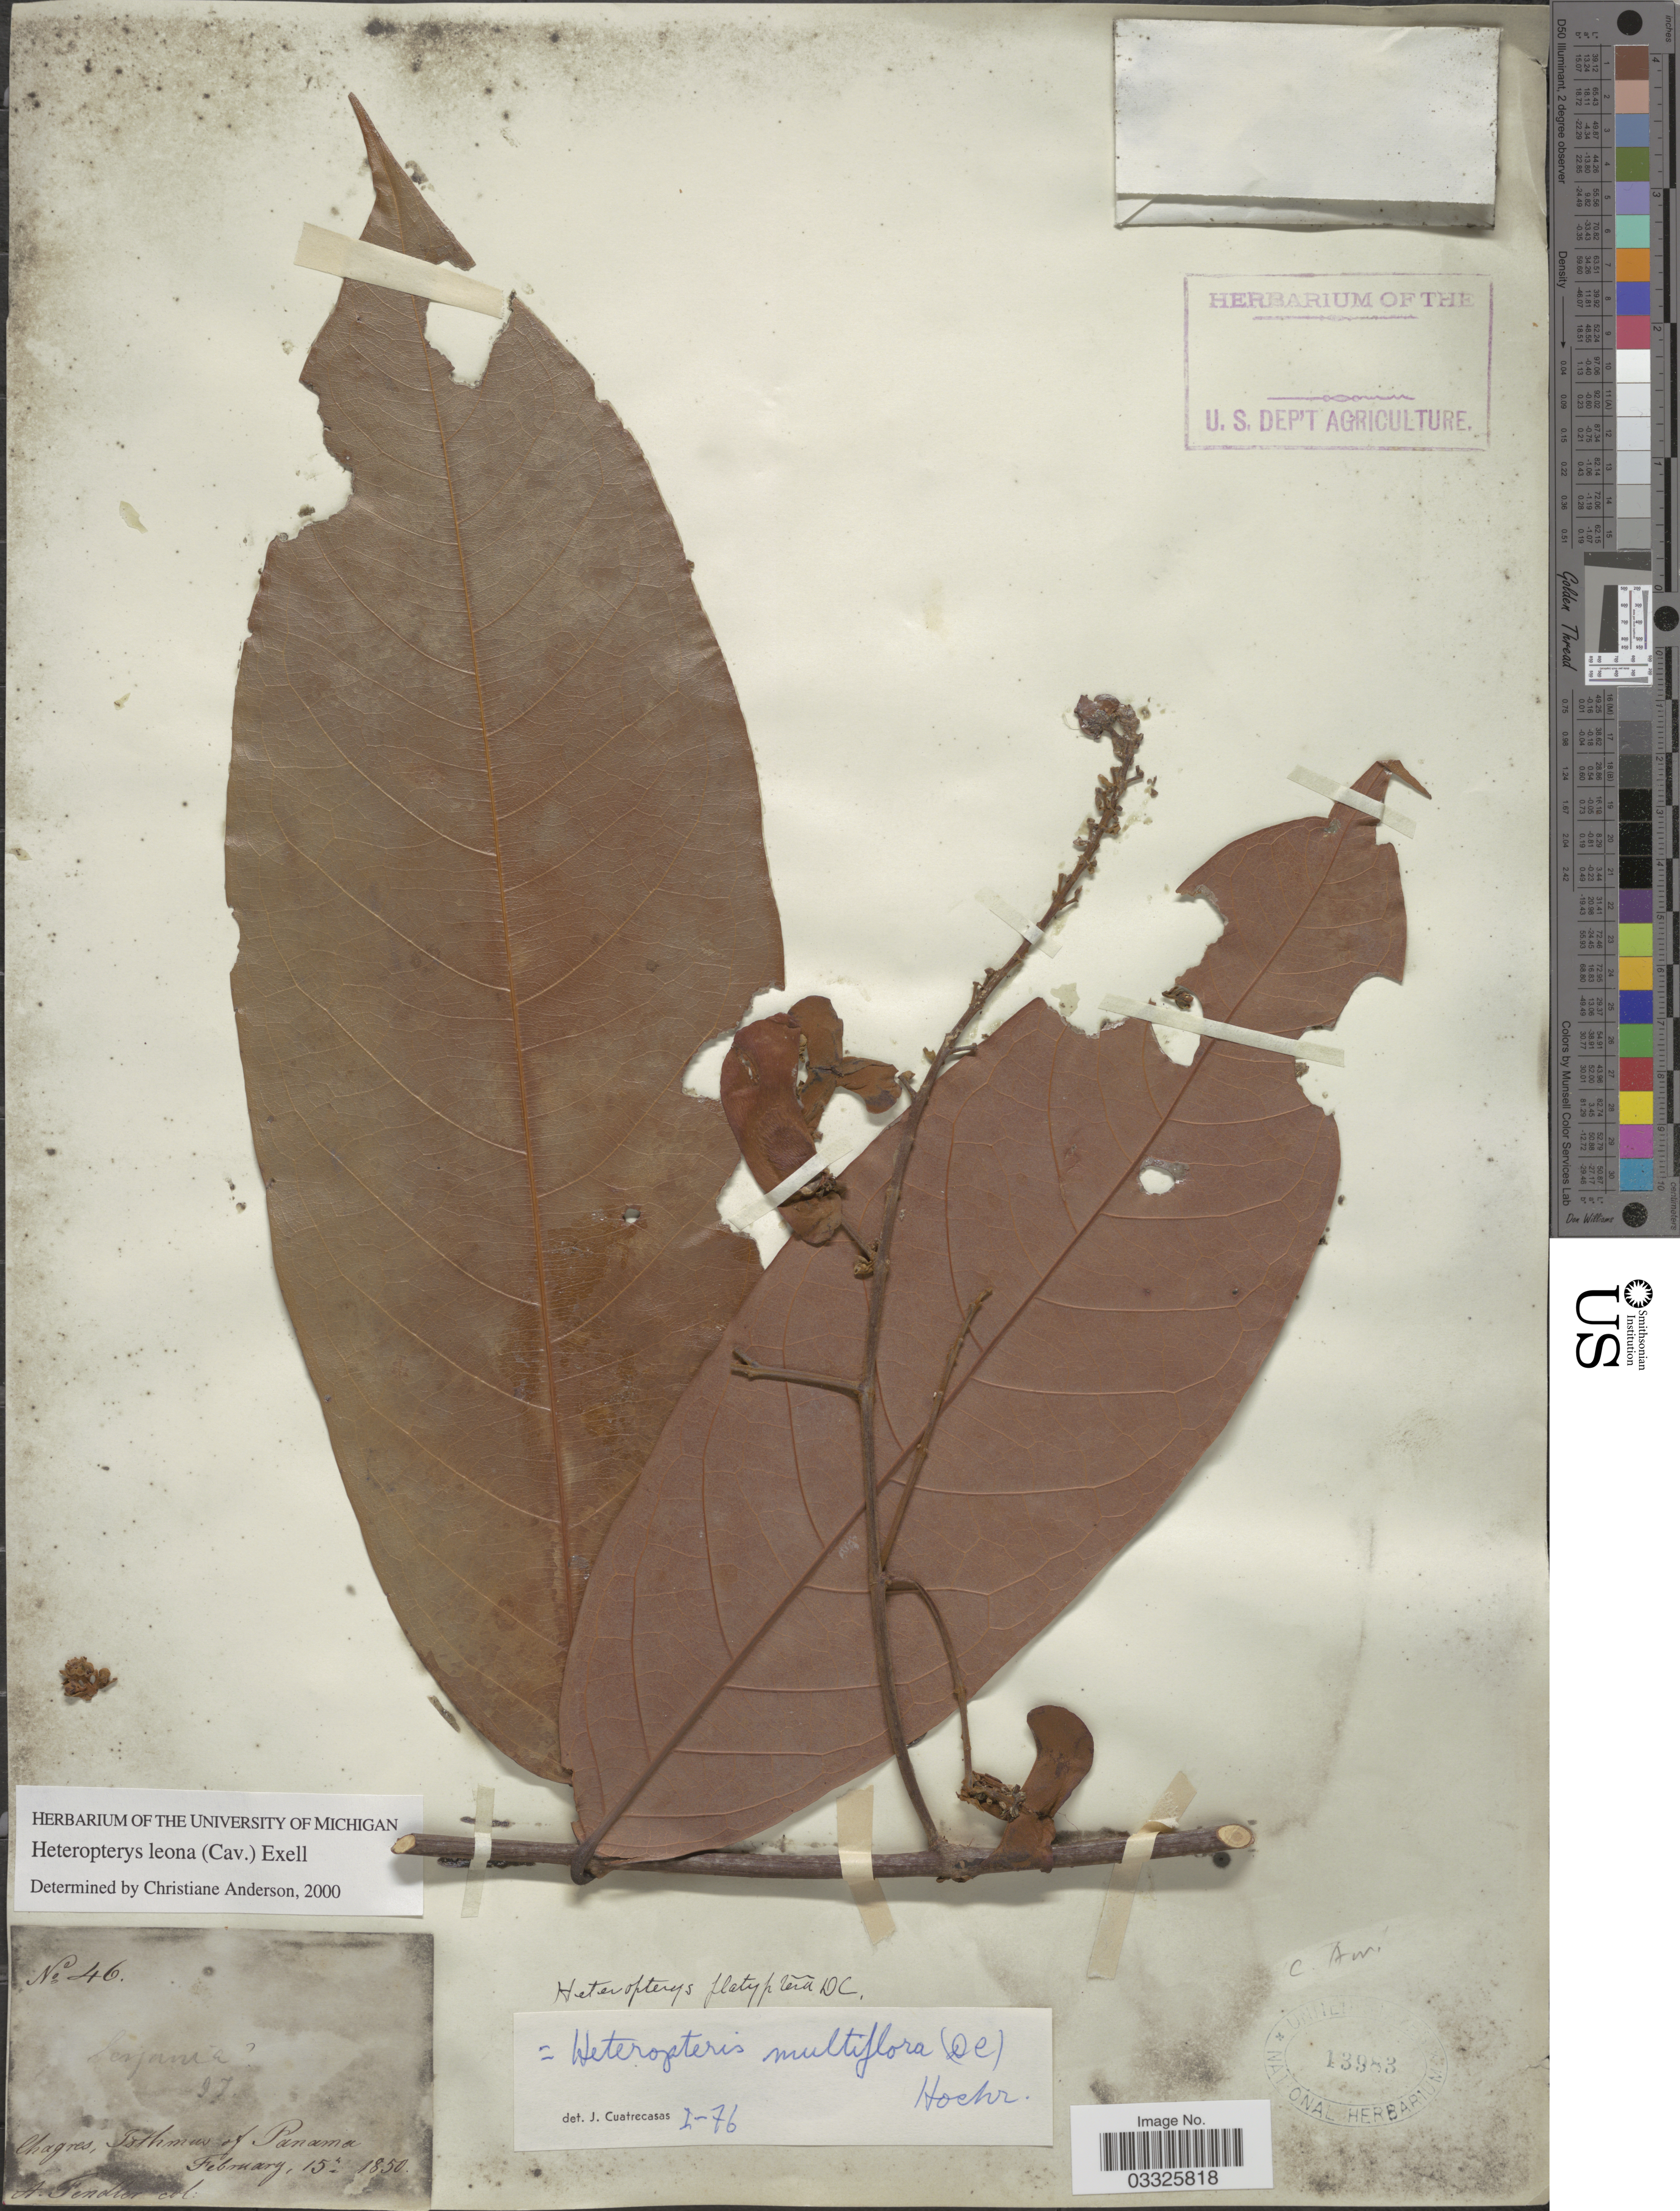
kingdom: Plantae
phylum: Tracheophyta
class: Magnoliopsida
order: Malpighiales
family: Malpighiaceae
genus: Heteropterys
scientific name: Heteropterys leona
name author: (Cav.) Exell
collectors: A. Tunduz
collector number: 46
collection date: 1850-02-05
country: Panama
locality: Chagres, Isthmus of Panama.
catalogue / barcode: US 13983